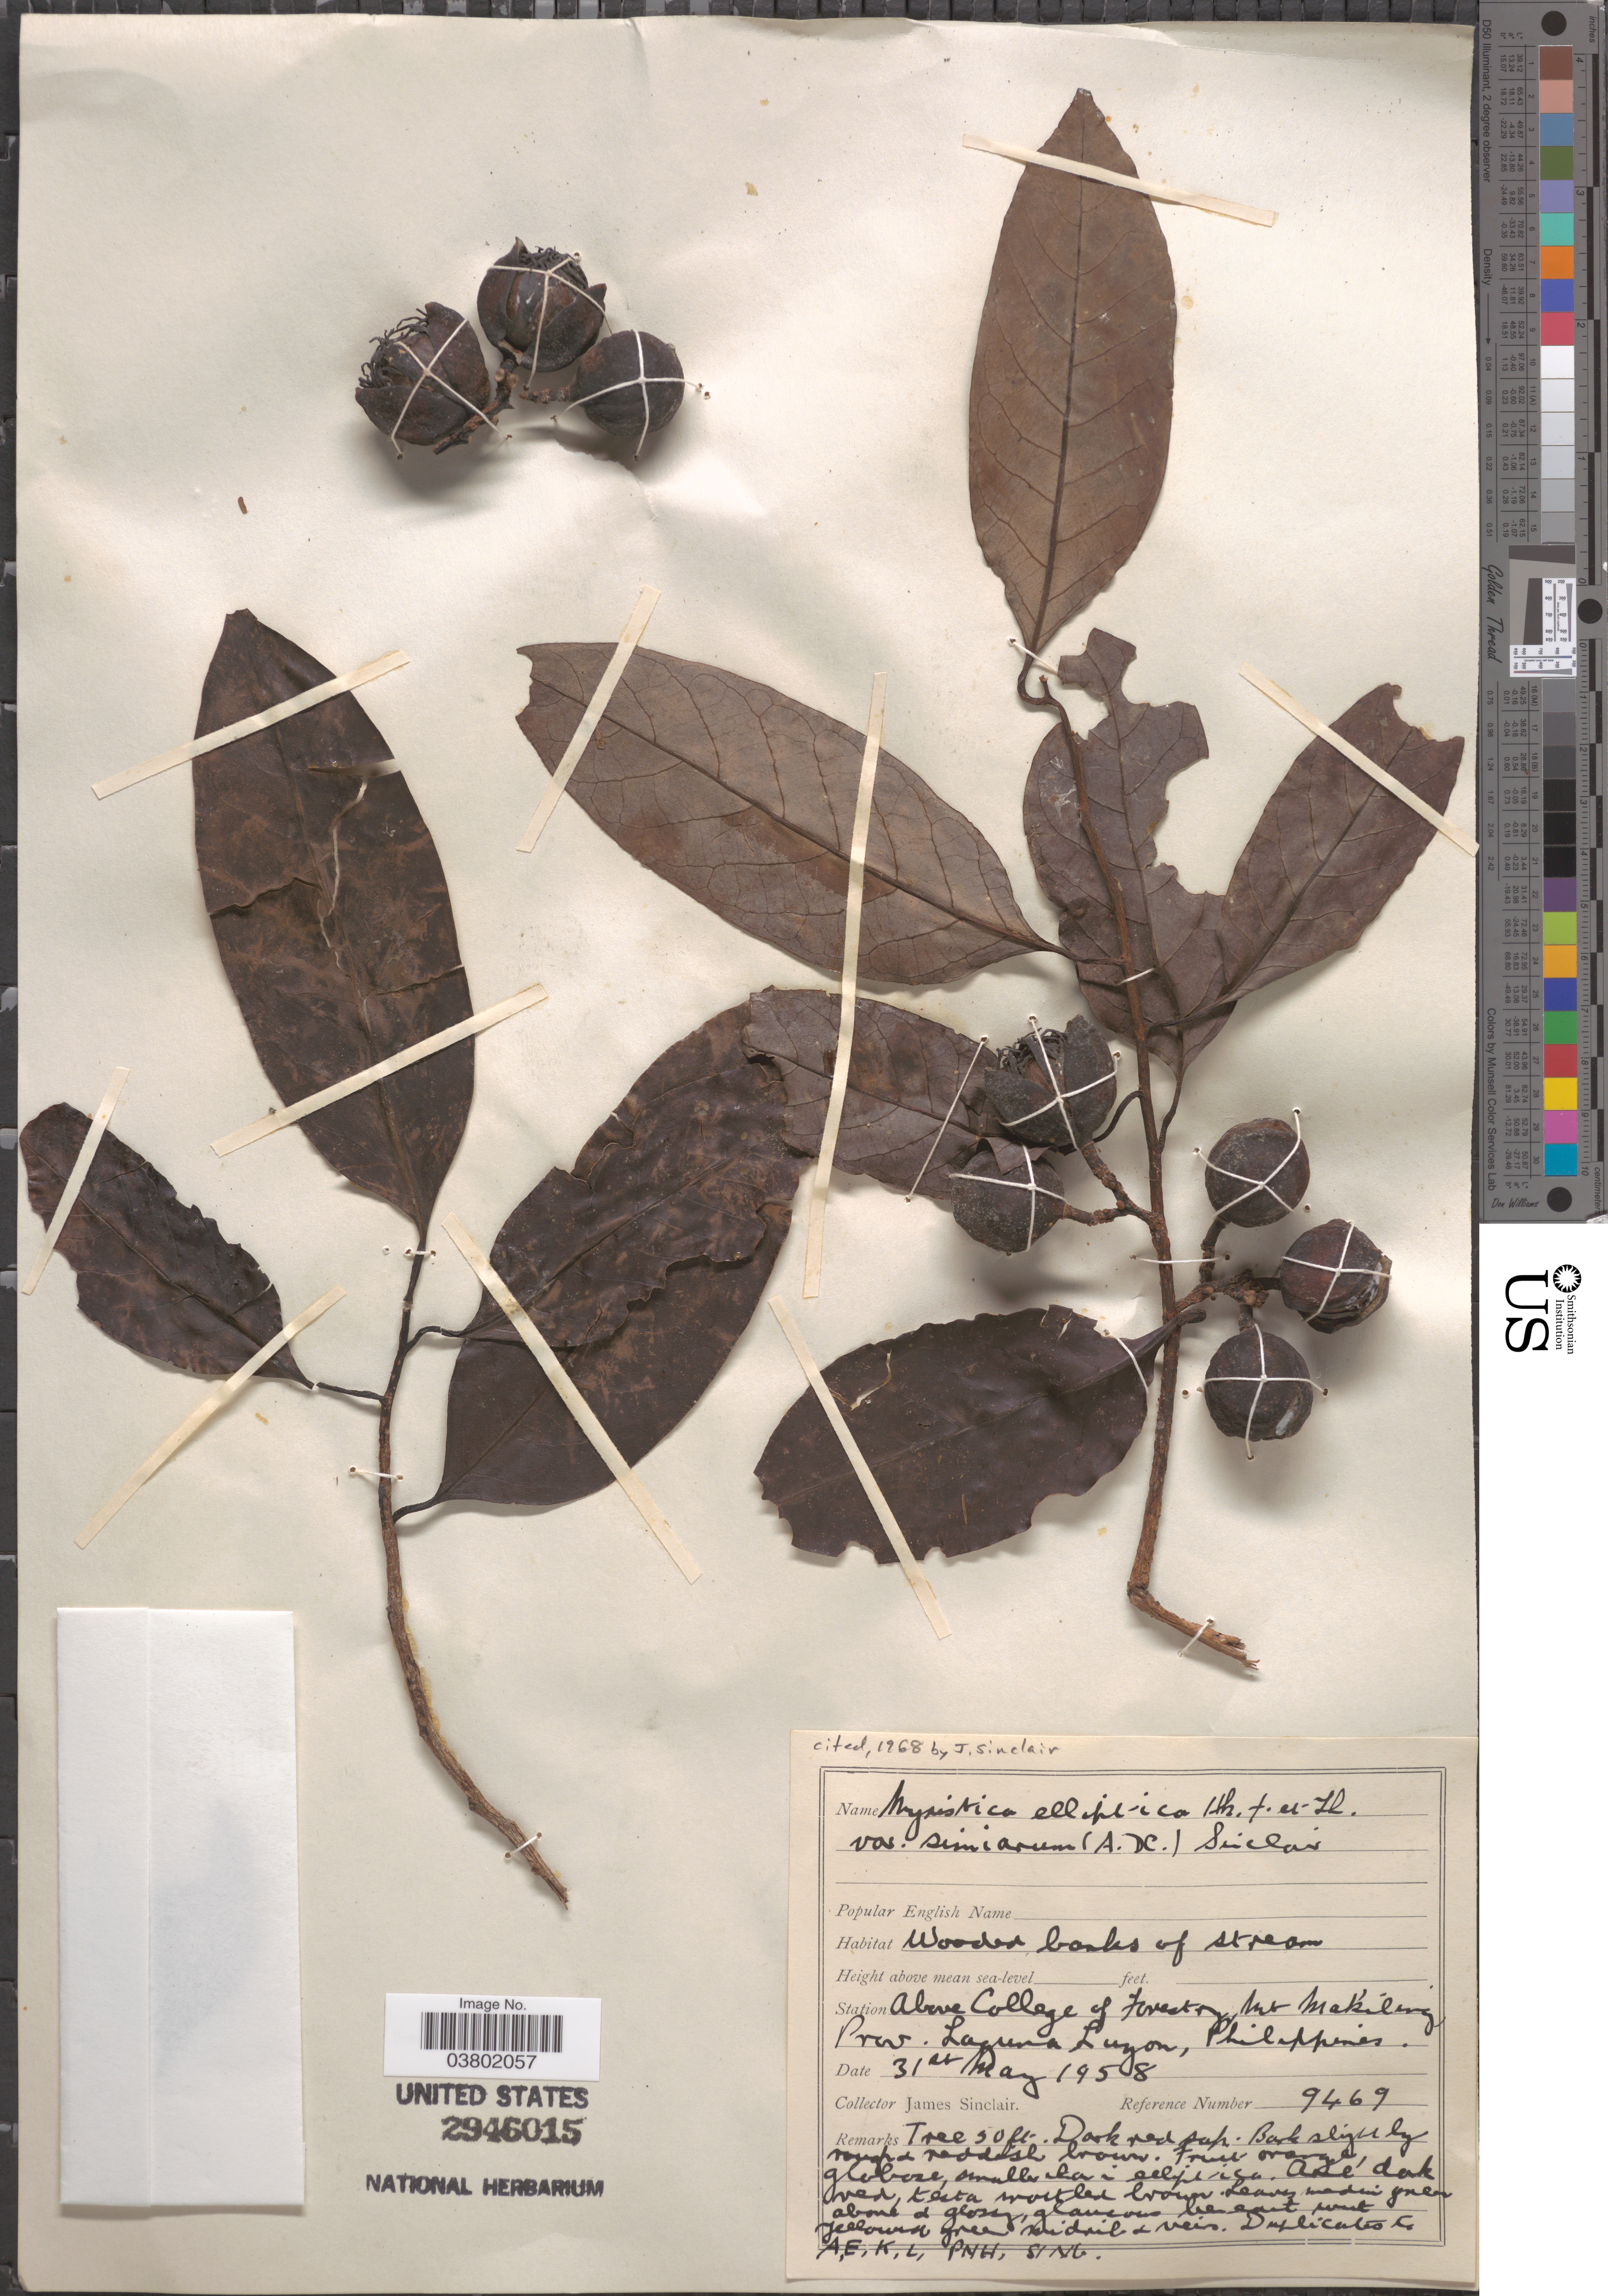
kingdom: Plantae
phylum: Tracheophyta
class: Magnoliopsida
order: Magnoliales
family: Myristicaceae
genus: Myristica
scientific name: Myristica elliptica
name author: Wall.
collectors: J. Sinclair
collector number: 9469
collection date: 1958-05-31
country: Philippines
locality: Station Above College of Forestry, Mt. Makiling, Prov. Laguna, Luzon.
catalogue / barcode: US 2946015